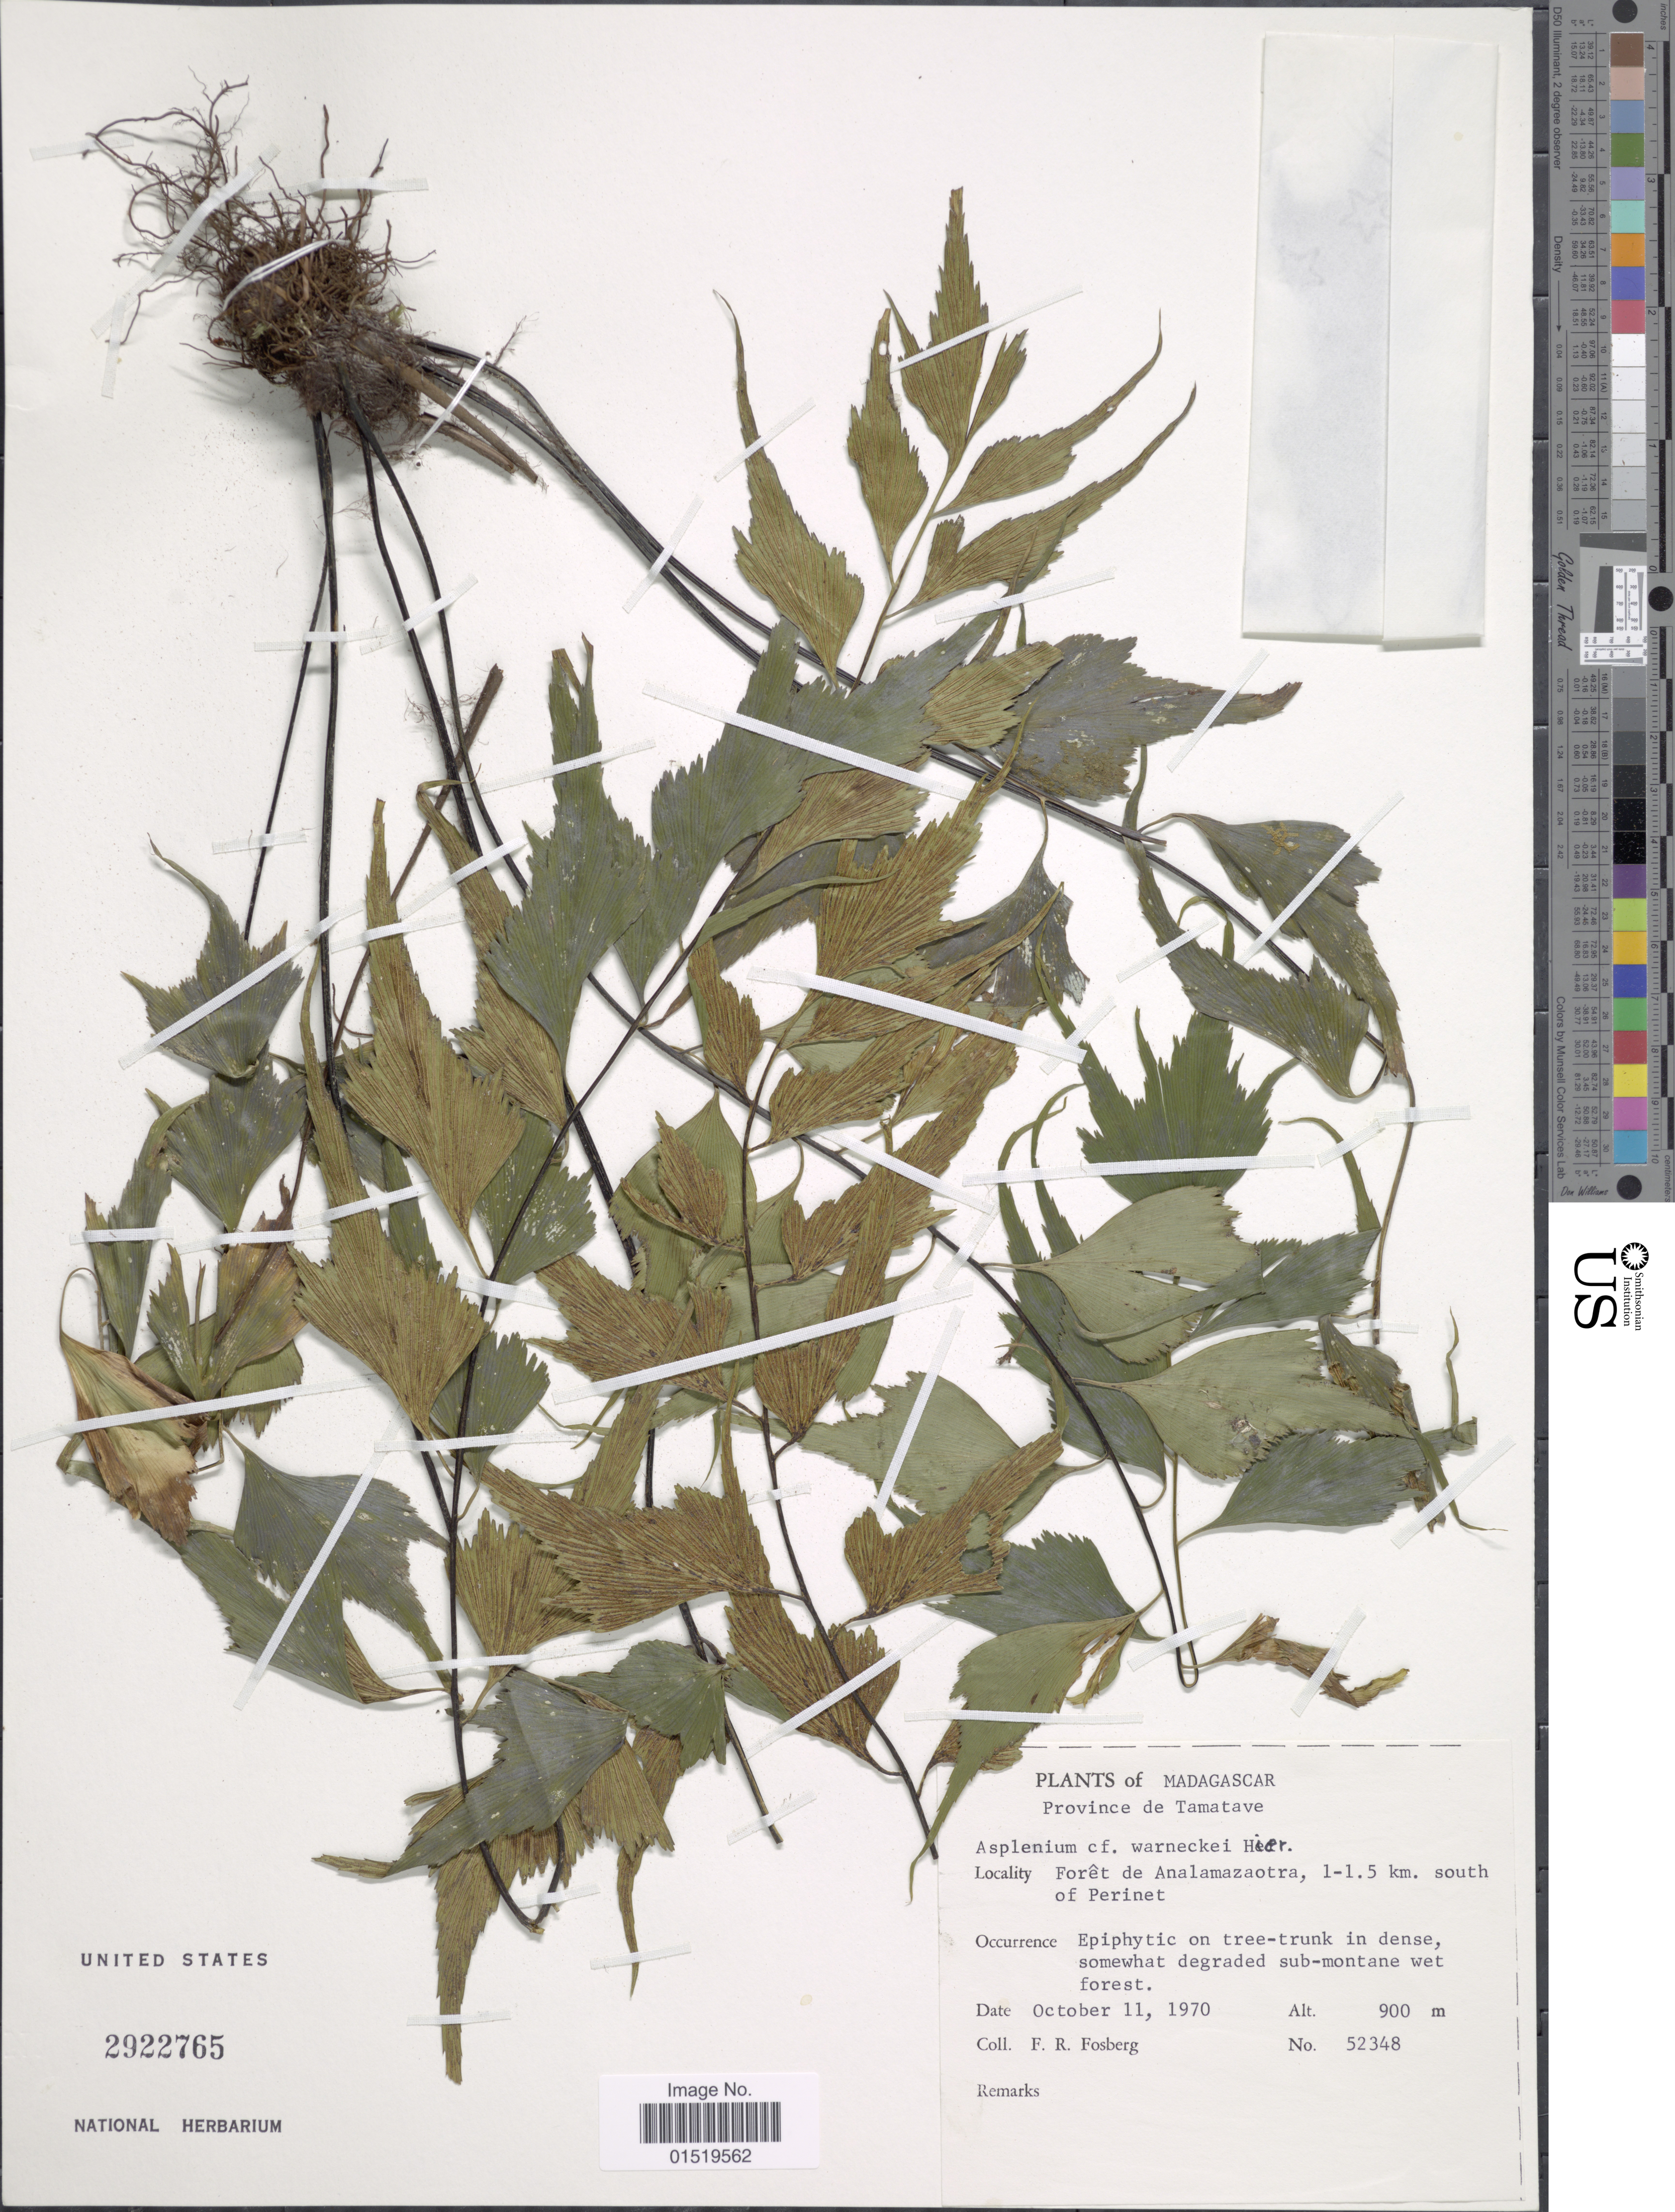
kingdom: Plantae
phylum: Tracheophyta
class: Polypodiopsida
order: Polypodiales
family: Aspleniaceae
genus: Asplenium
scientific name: Asplenium sp.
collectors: F. R. Fosberg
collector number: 52348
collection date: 1970-10-11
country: Madagascar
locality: Province de Tamatave, Forêt de Analamazaotra, 1-1.5 km. south of Perinet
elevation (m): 900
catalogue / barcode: US 2922765